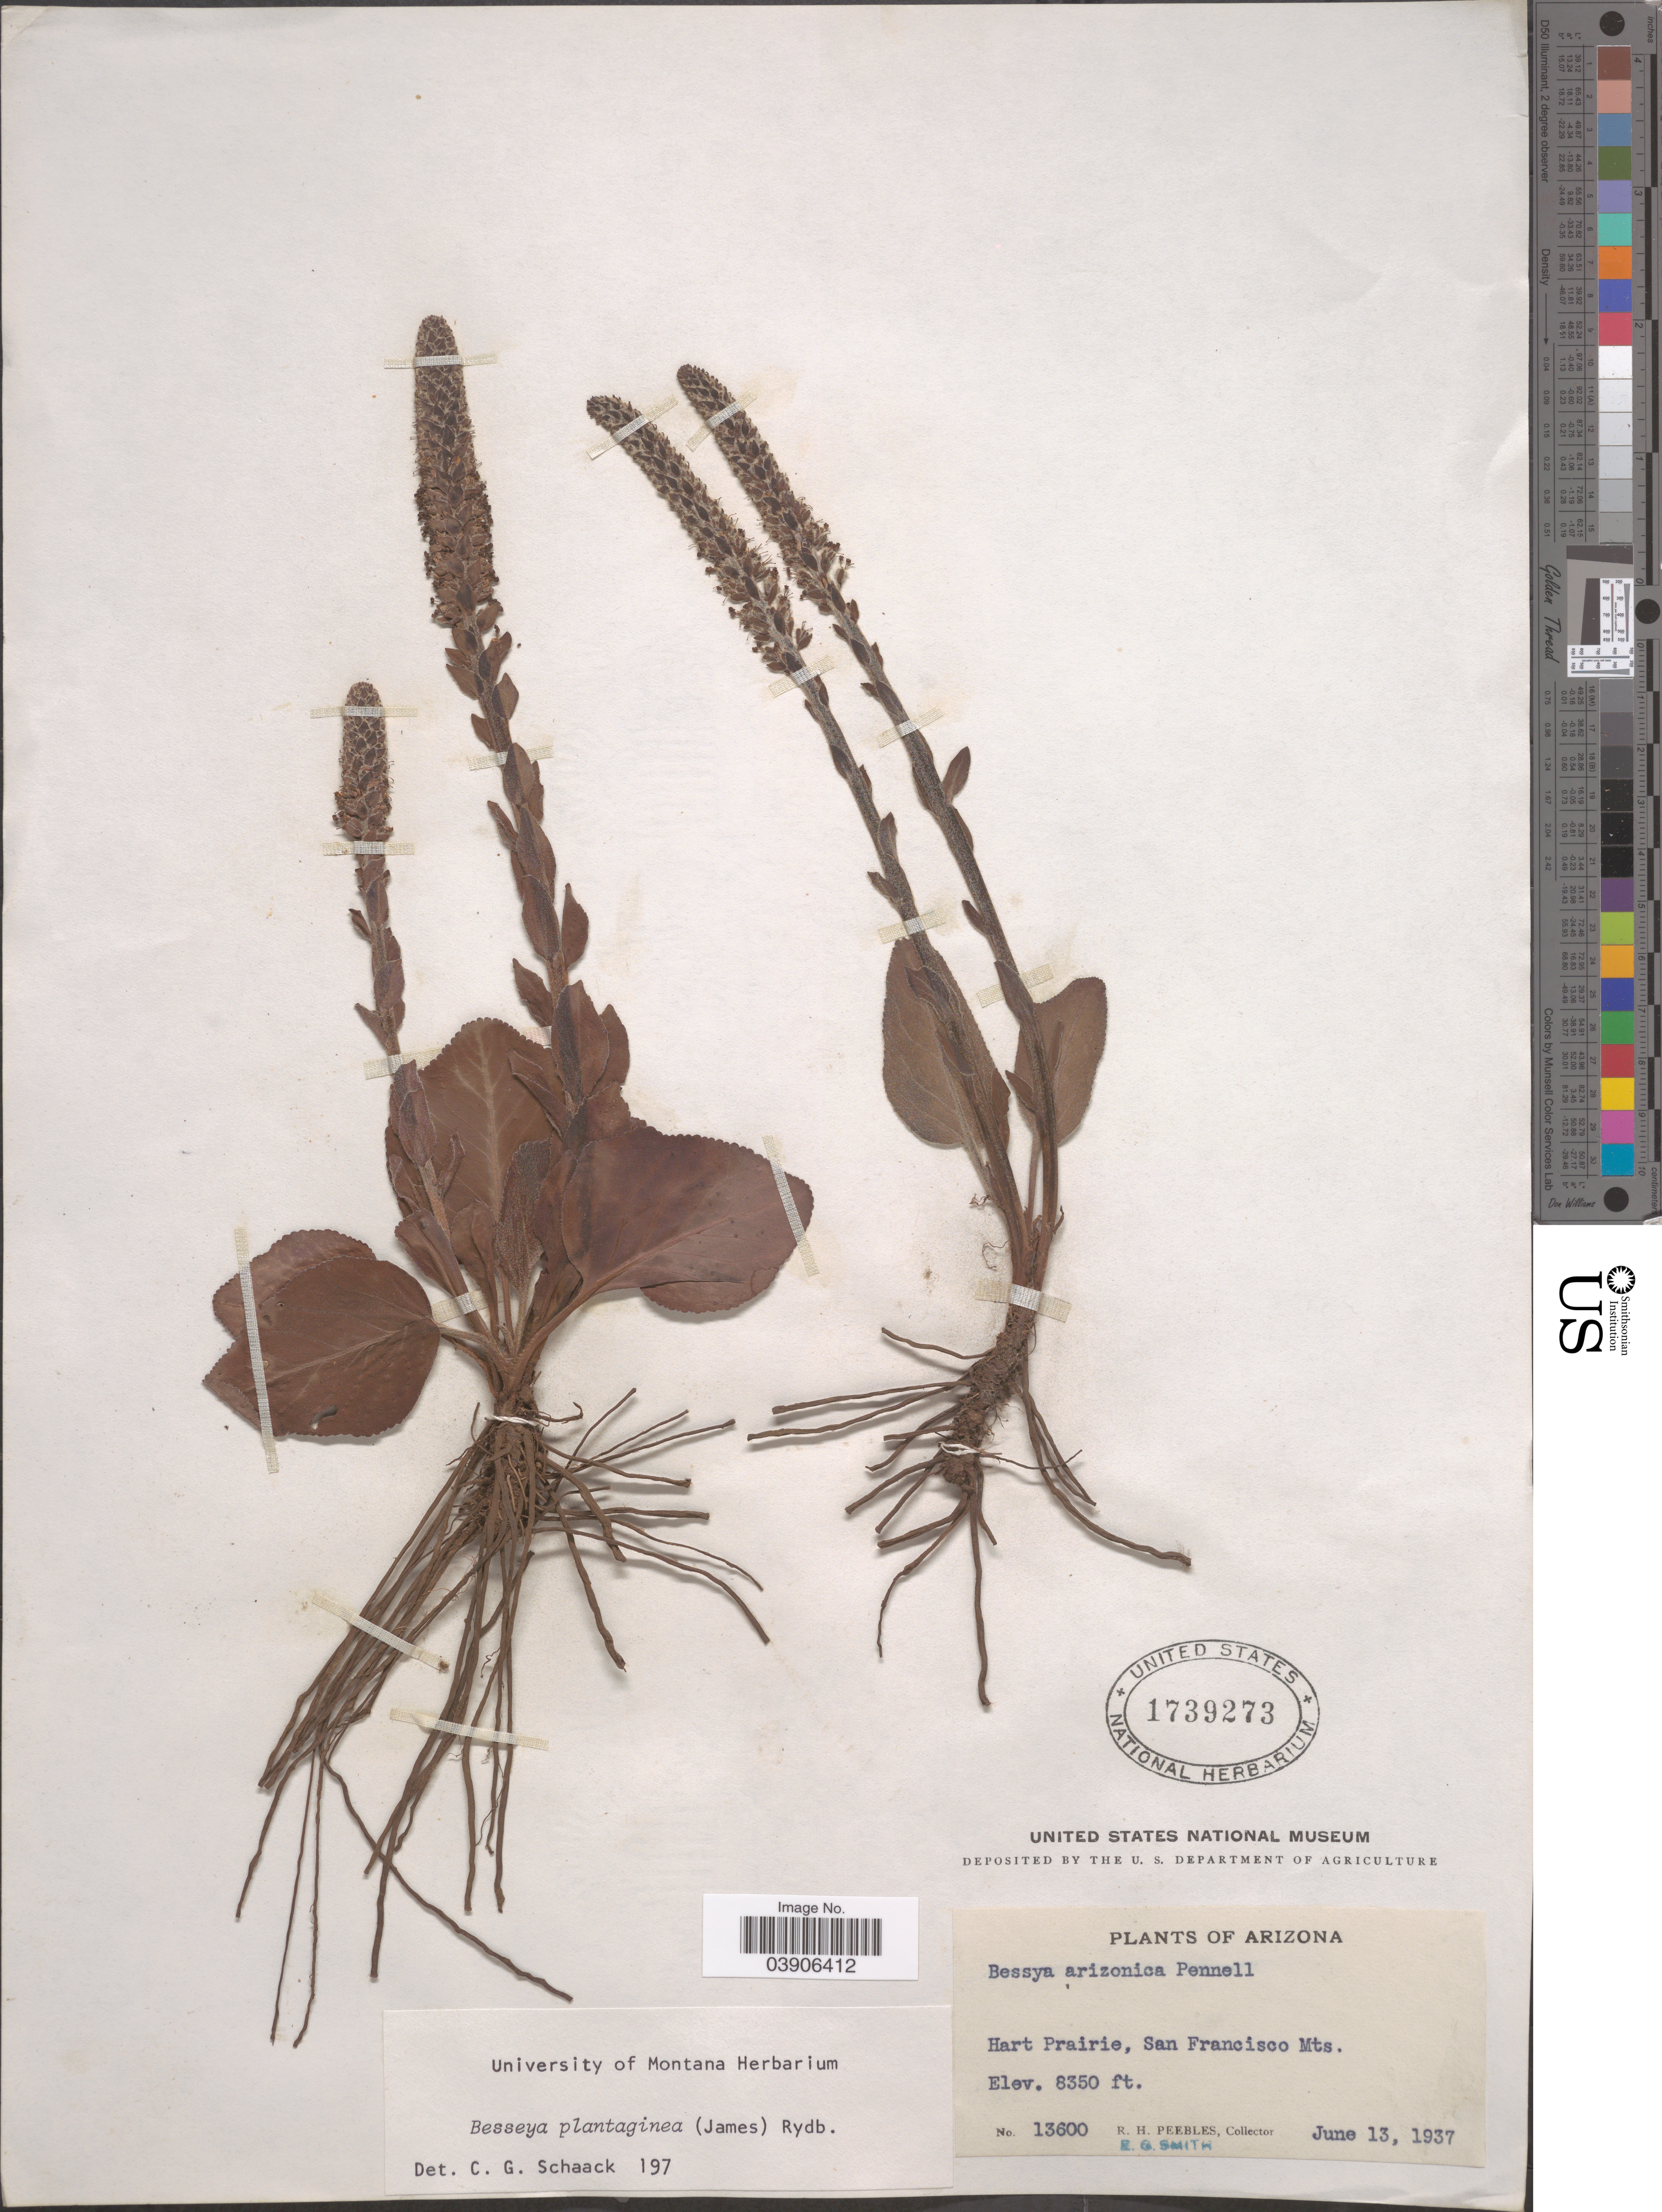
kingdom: Plantae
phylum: Tracheophyta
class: Magnoliopsida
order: Lamiales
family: Plantaginaceae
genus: Synthyris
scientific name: Synthyris plantaginea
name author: (E. James) Benth.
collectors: R. H. Peebles & E. G. Smith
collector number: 13600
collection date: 1937-06-13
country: United States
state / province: Arizona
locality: Hart Prairie, San Francisco Mts.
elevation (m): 2545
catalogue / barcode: US 1739273